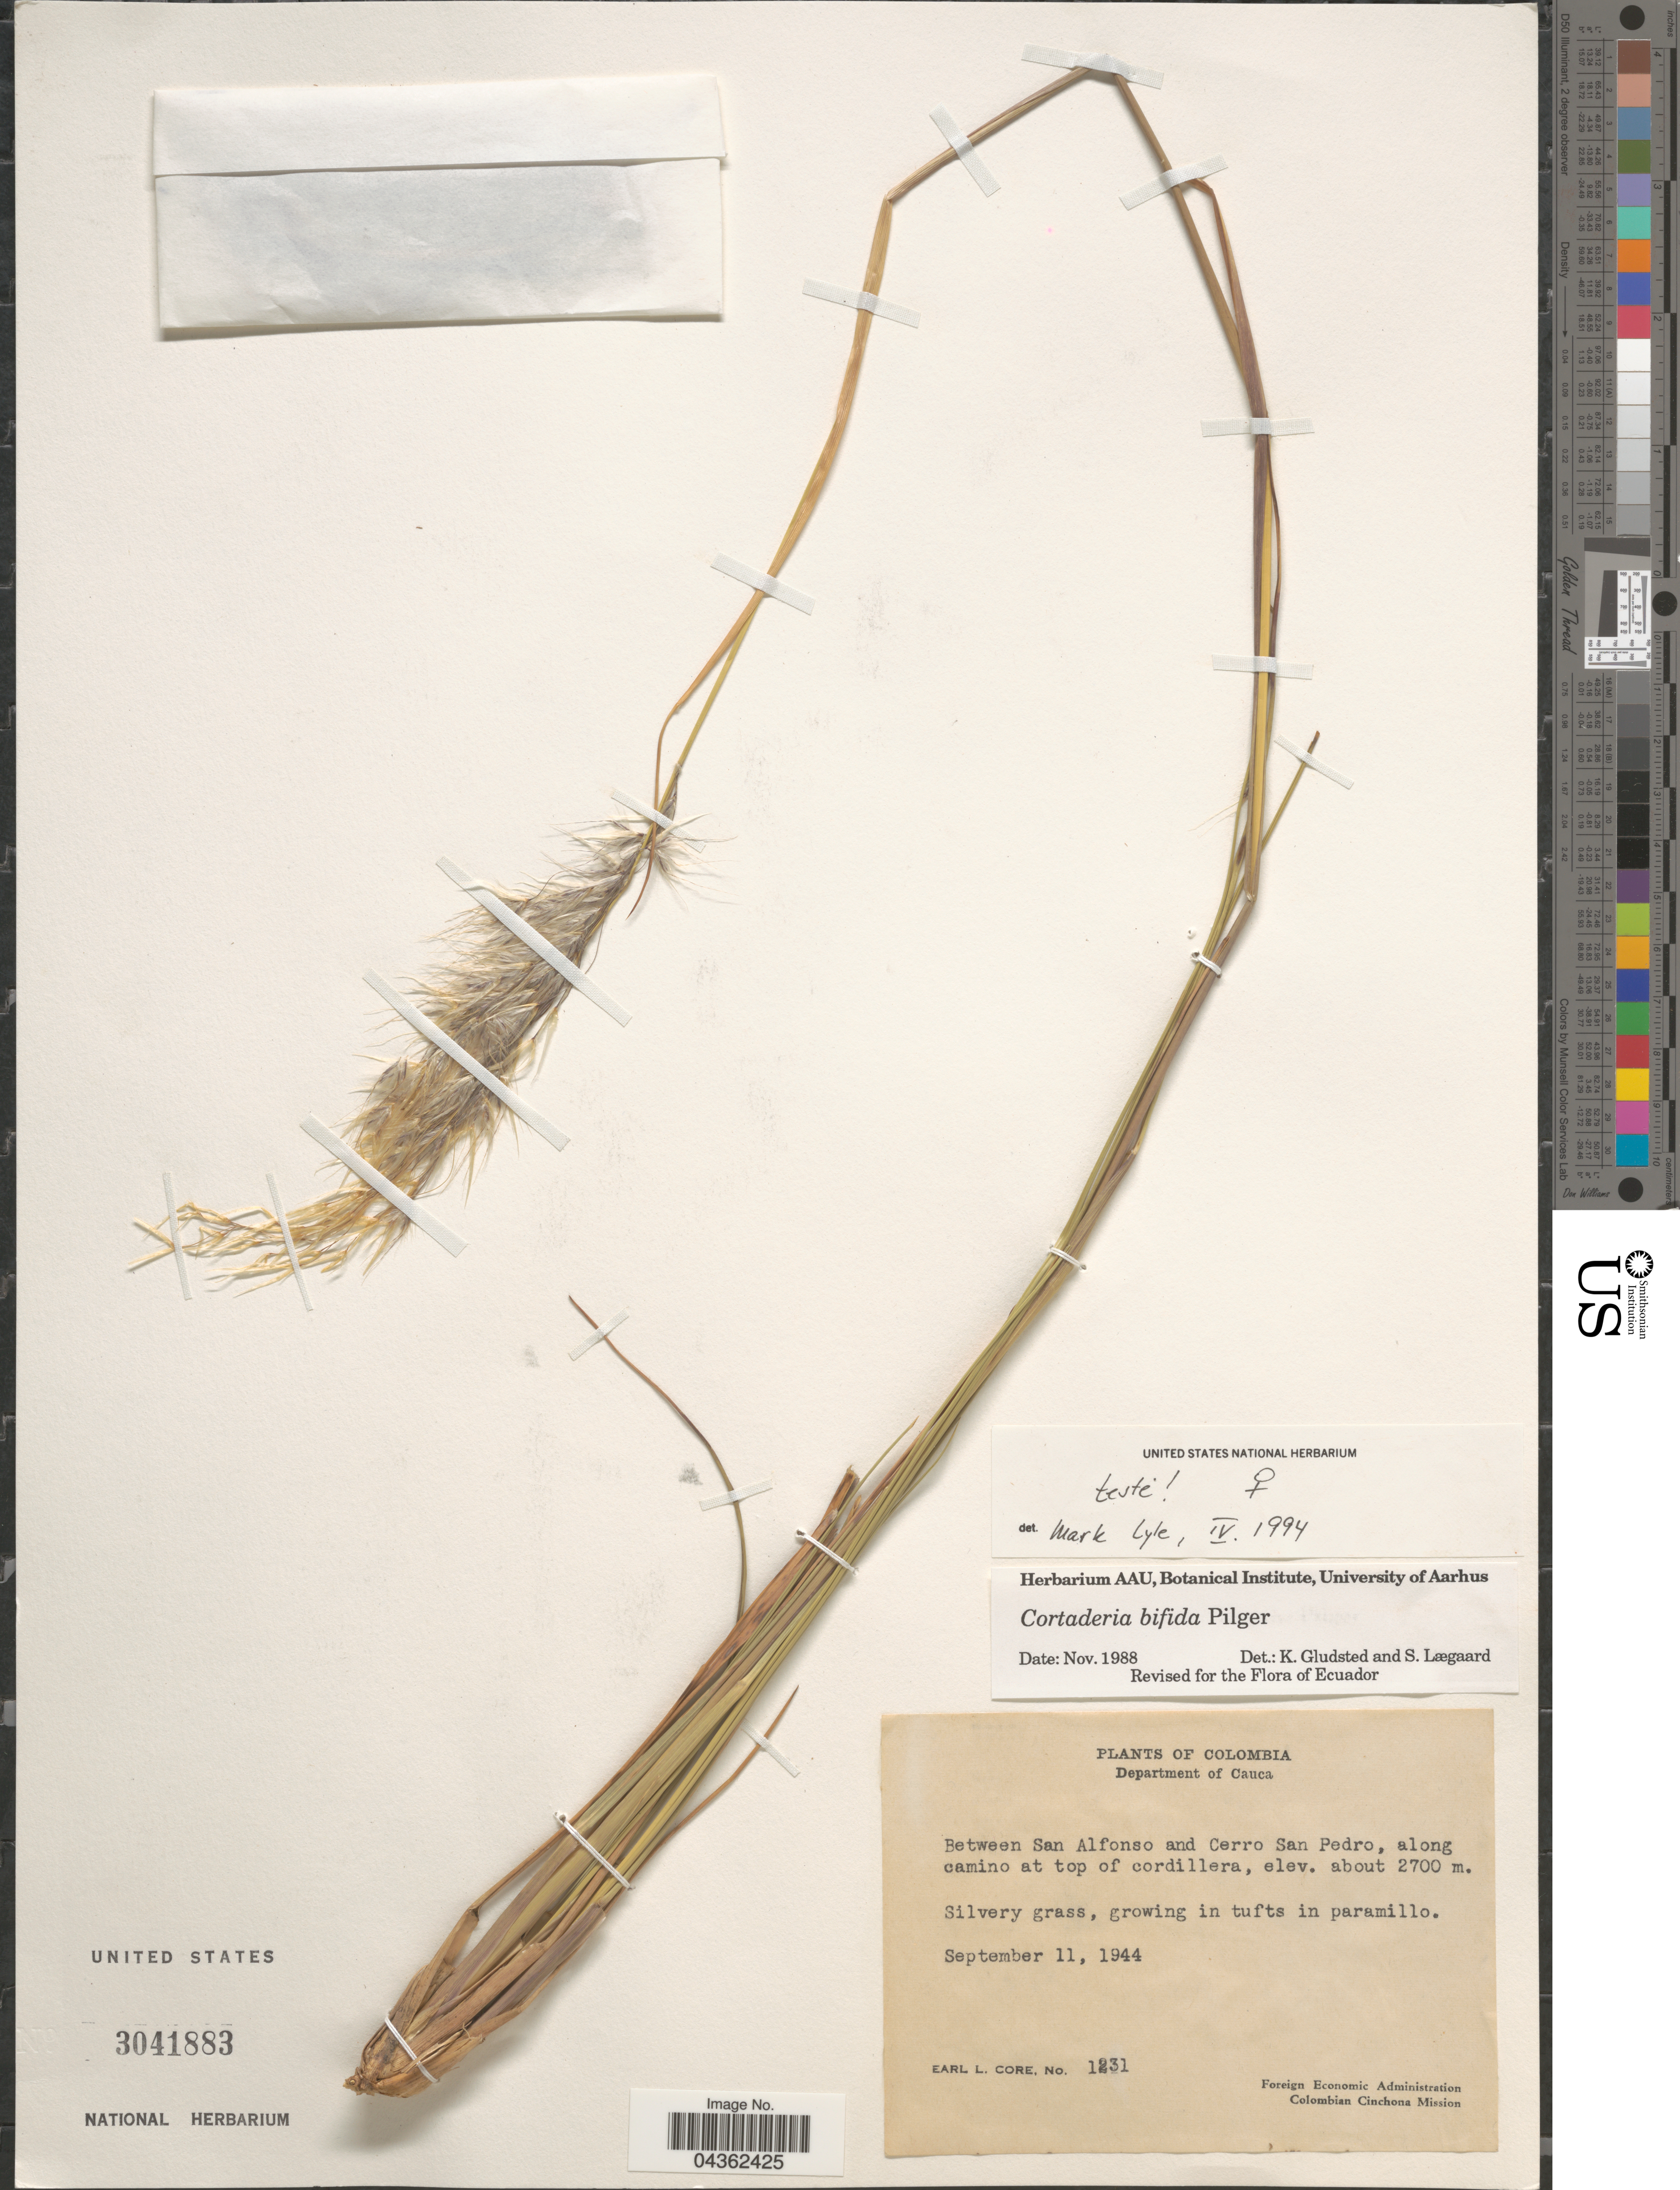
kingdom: Plantae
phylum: Tracheophyta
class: Liliopsida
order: Poales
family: Poaceae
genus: Cortaderia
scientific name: Cortaderia bifida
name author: Pilg.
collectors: E. L. Core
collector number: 1231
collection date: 1944-09-11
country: Colombia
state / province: Cauca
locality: Department of Cauca. Between San Alfonso and Cerro San Pedro, along camino at top of cordillera. Foreign Economic Administration Colombian Cinchona Mission.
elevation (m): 2700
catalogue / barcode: US 3041883